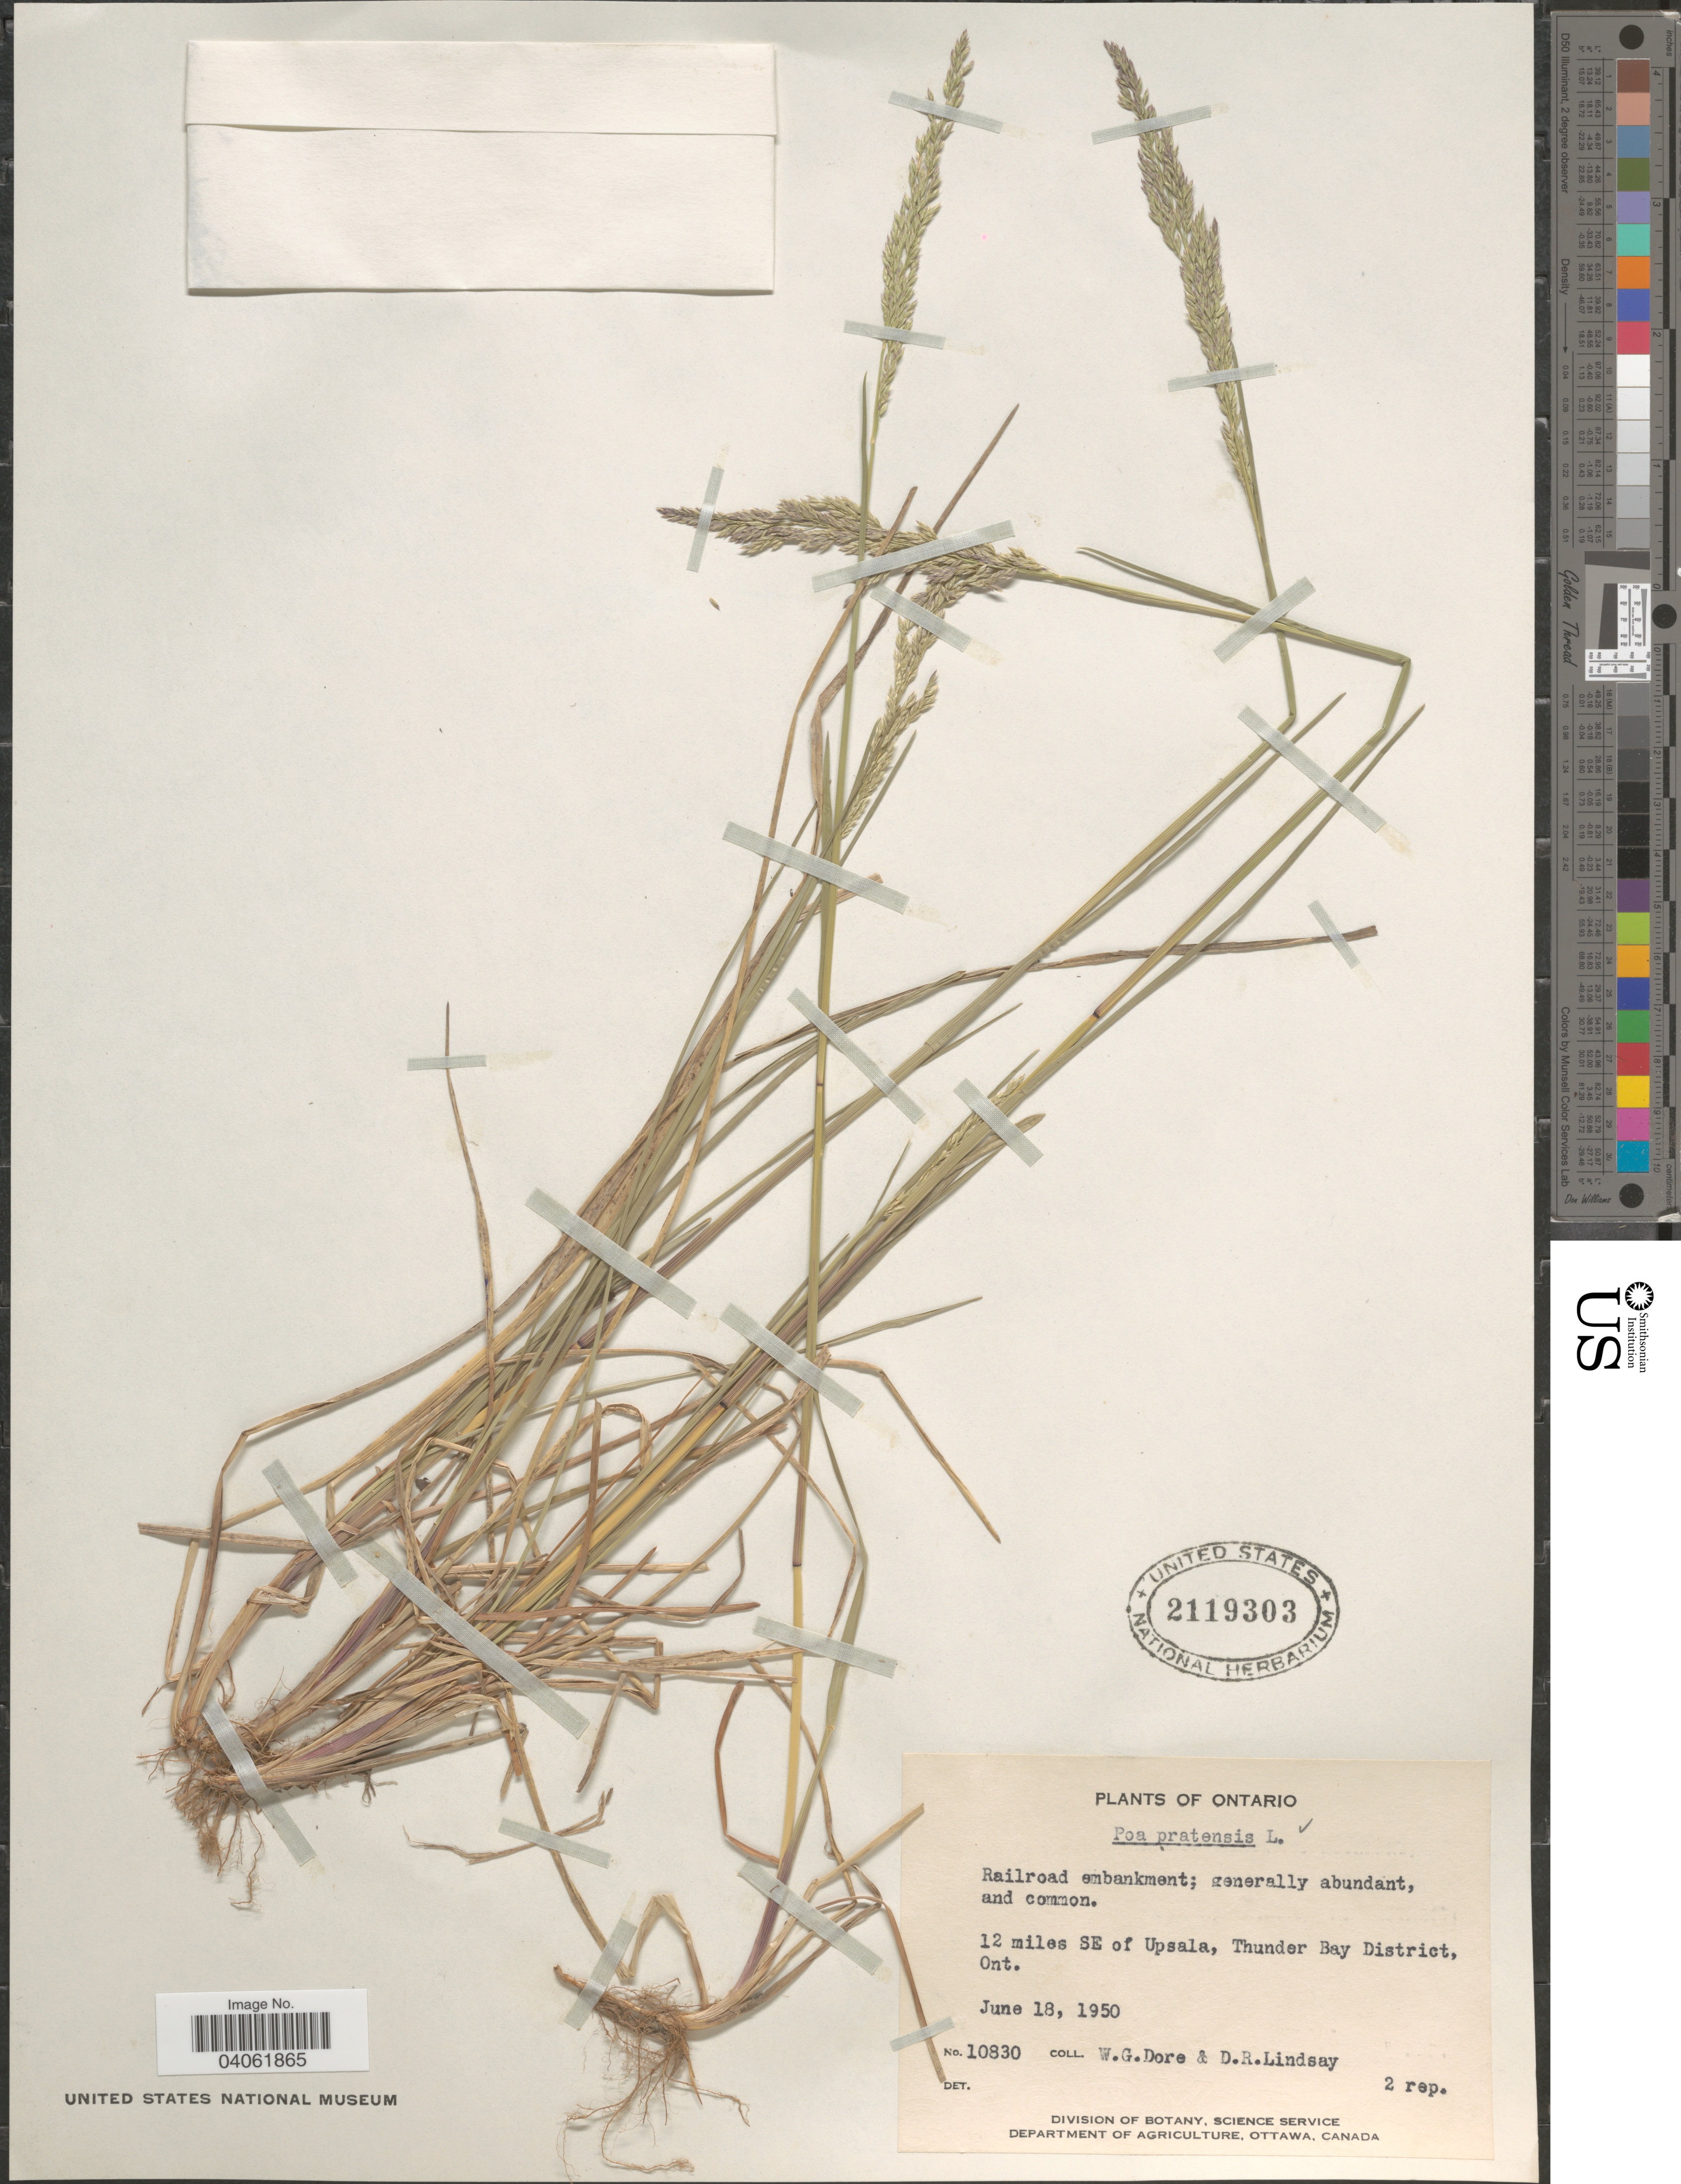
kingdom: Plantae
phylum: Tracheophyta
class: Liliopsida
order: Poales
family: Poaceae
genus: Poa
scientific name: Poa pratensis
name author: L.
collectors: W. Dore & D. Lindsay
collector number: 10830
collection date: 1950-06-18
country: Canada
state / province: Ontario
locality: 12 miles SE of Upsala, Thunder Bay District.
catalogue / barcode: US 2119303